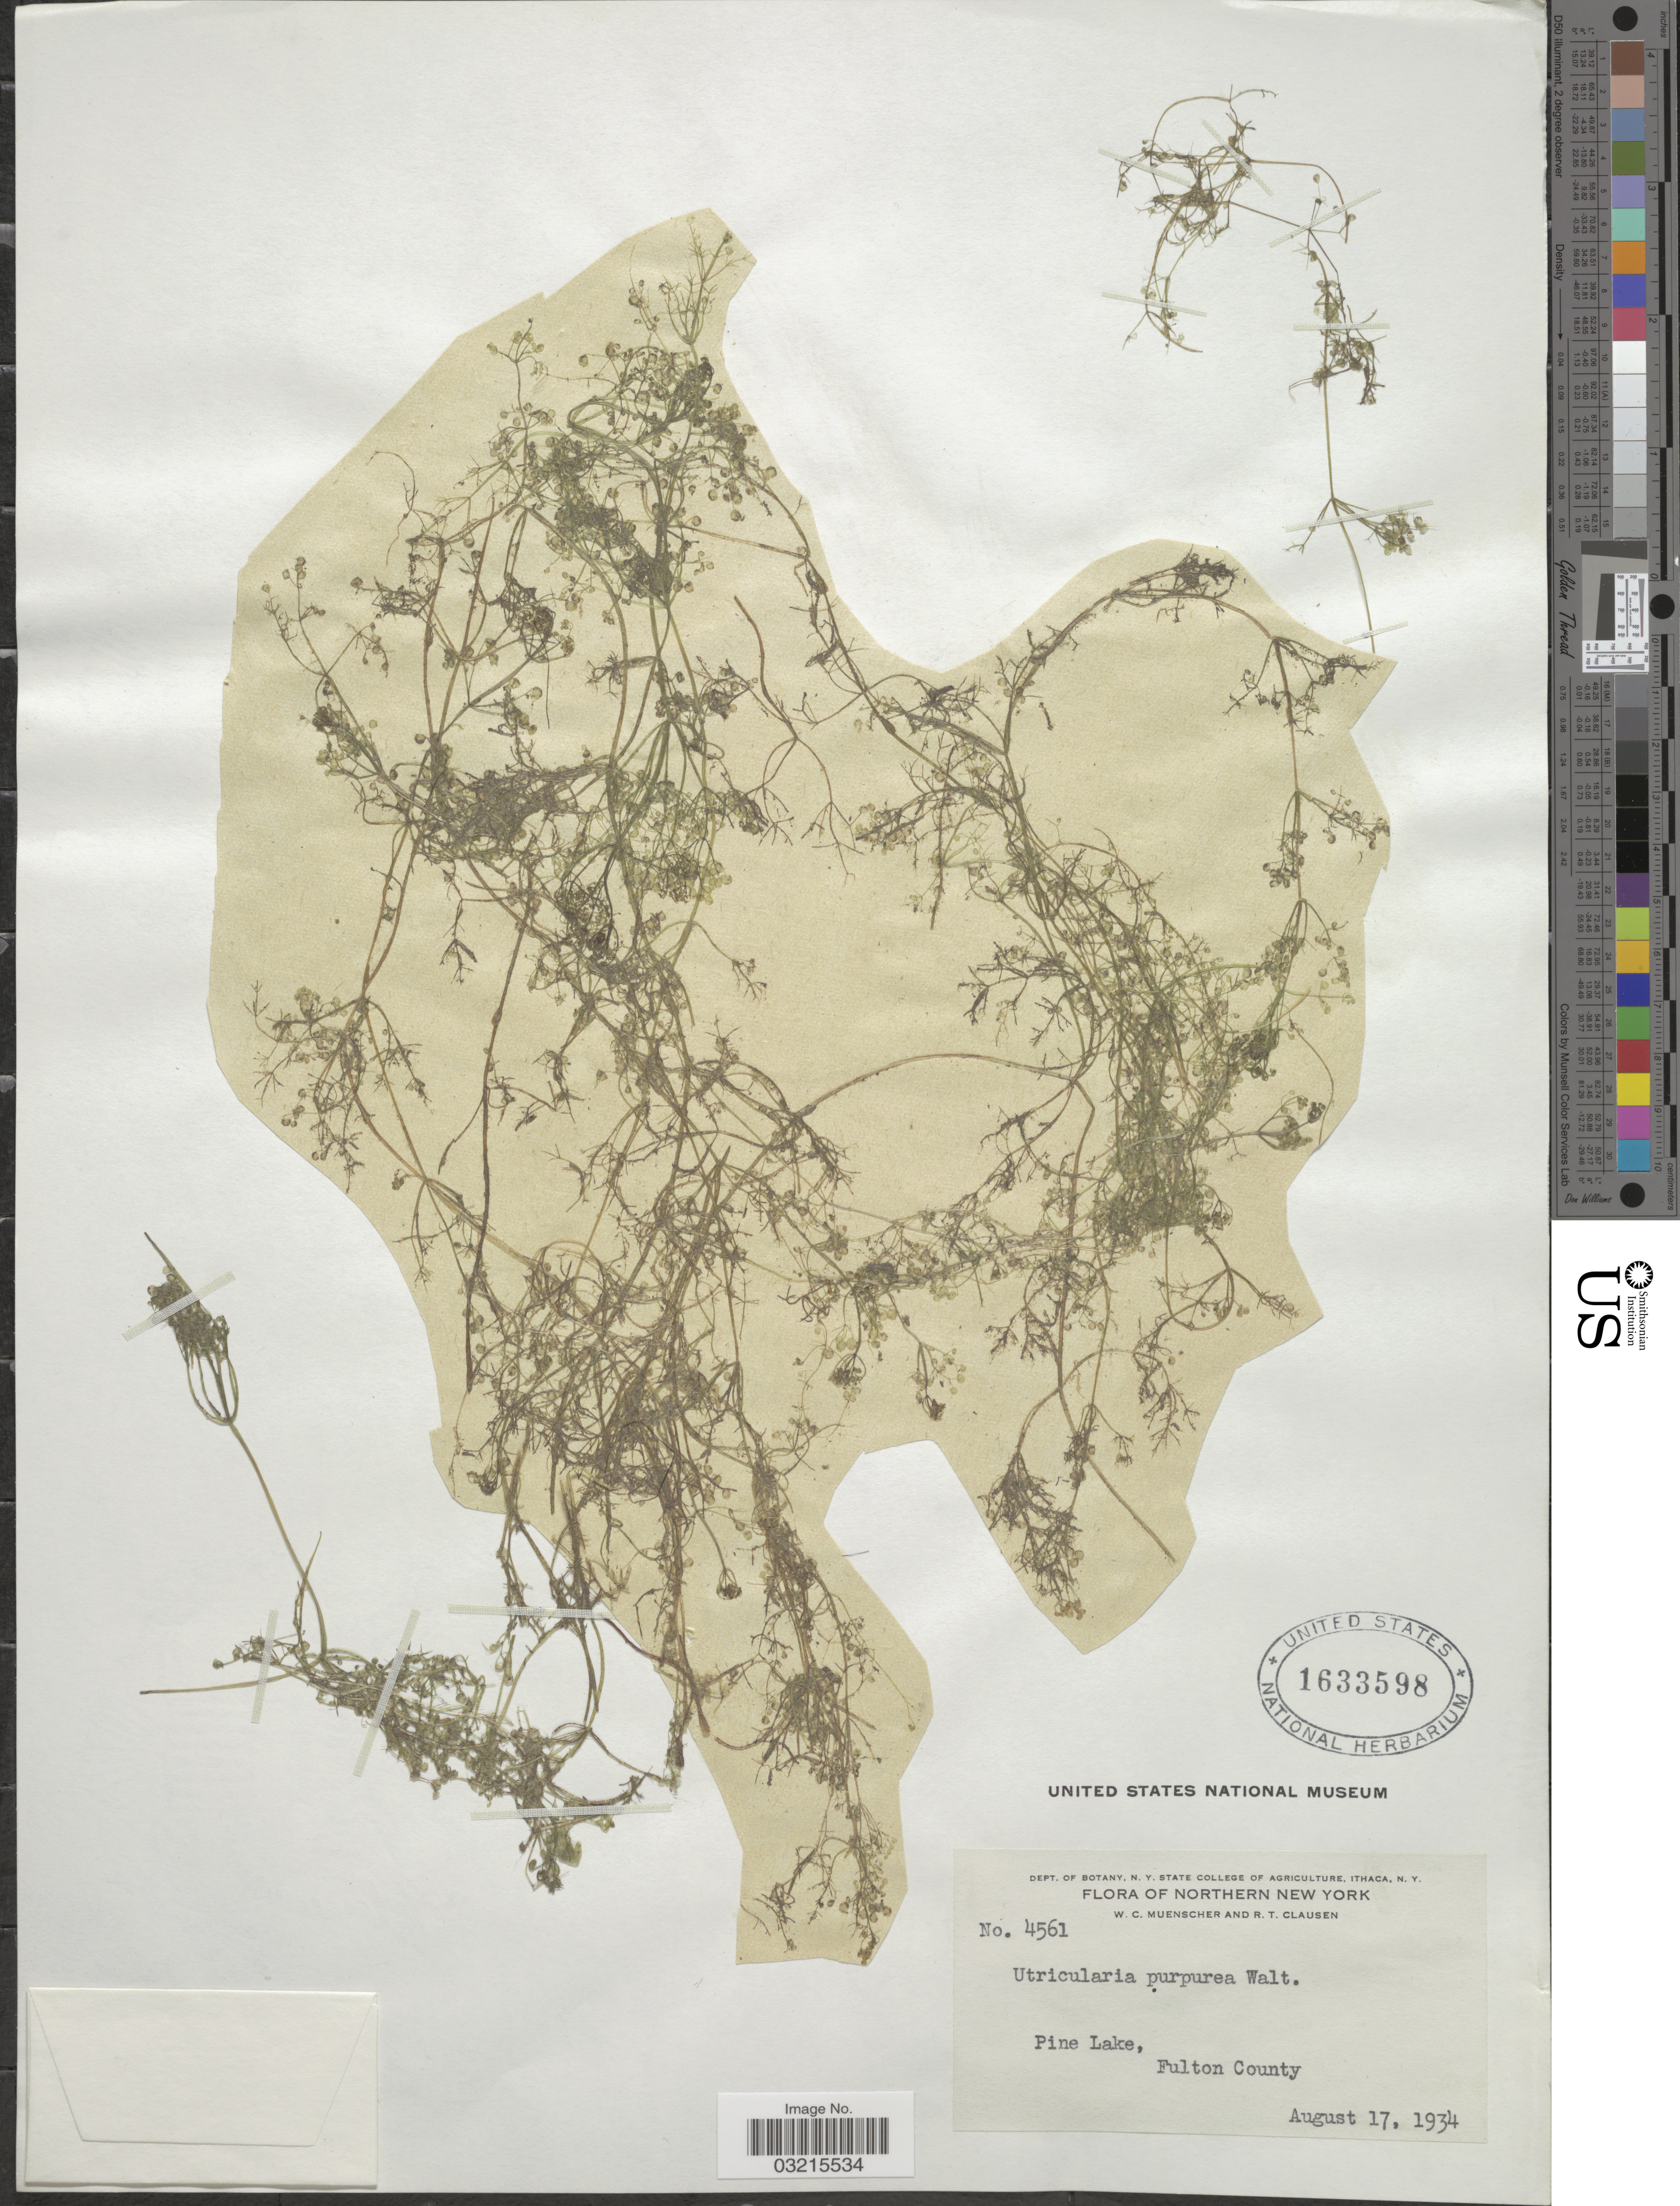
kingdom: Plantae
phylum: Tracheophyta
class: Magnoliopsida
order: Lamiales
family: Lentibulariaceae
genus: Utricularia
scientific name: Utricularia purpurea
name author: Walter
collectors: W. Muenscher & R. T. Clausen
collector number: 4561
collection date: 1934-08-17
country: United States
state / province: New York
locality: Northern New York. Pine Lake, Fulton County.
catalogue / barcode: US 1633598